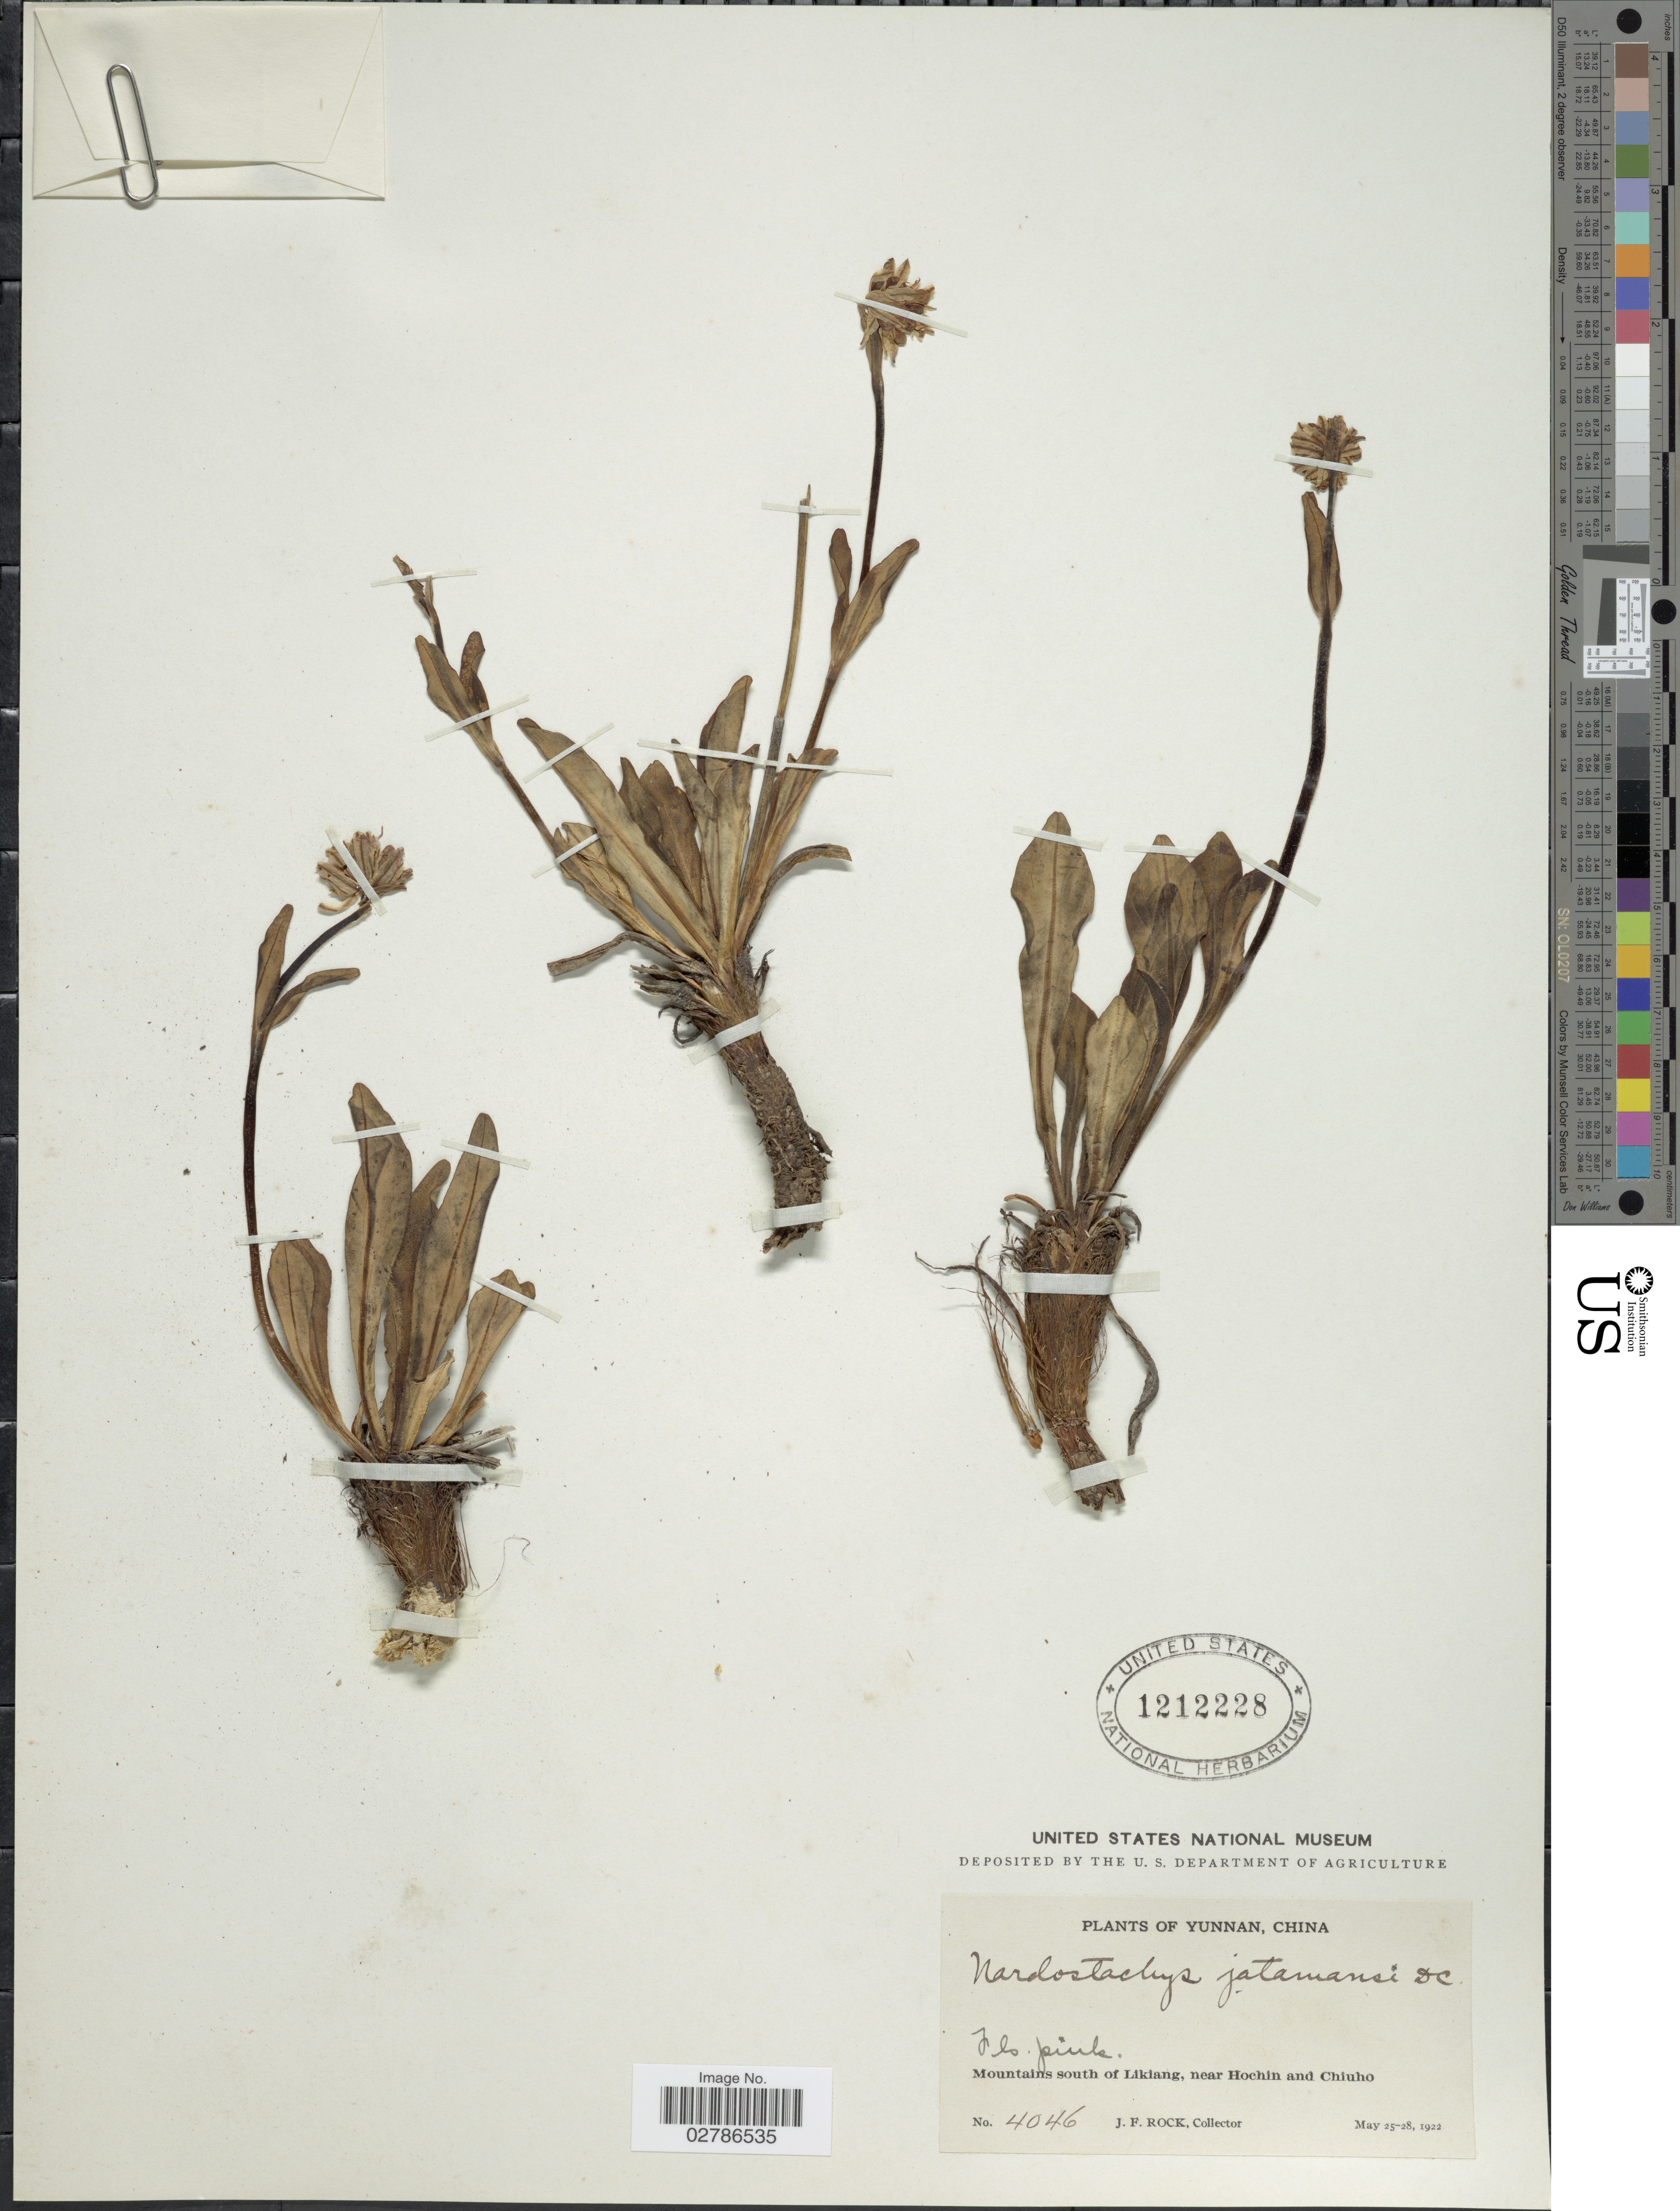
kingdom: Plantae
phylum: Tracheophyta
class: Magnoliopsida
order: Dipsacales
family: Caprifoliaceae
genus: Nardostachys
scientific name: Nardostachys jatamansi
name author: (D. Don) DC.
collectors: J. Rock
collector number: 4046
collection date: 1922-05-25/1922-05-28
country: China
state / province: Yunnan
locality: Mountains south of Likiang, near Hochin and Chiuho.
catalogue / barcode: US 1212228